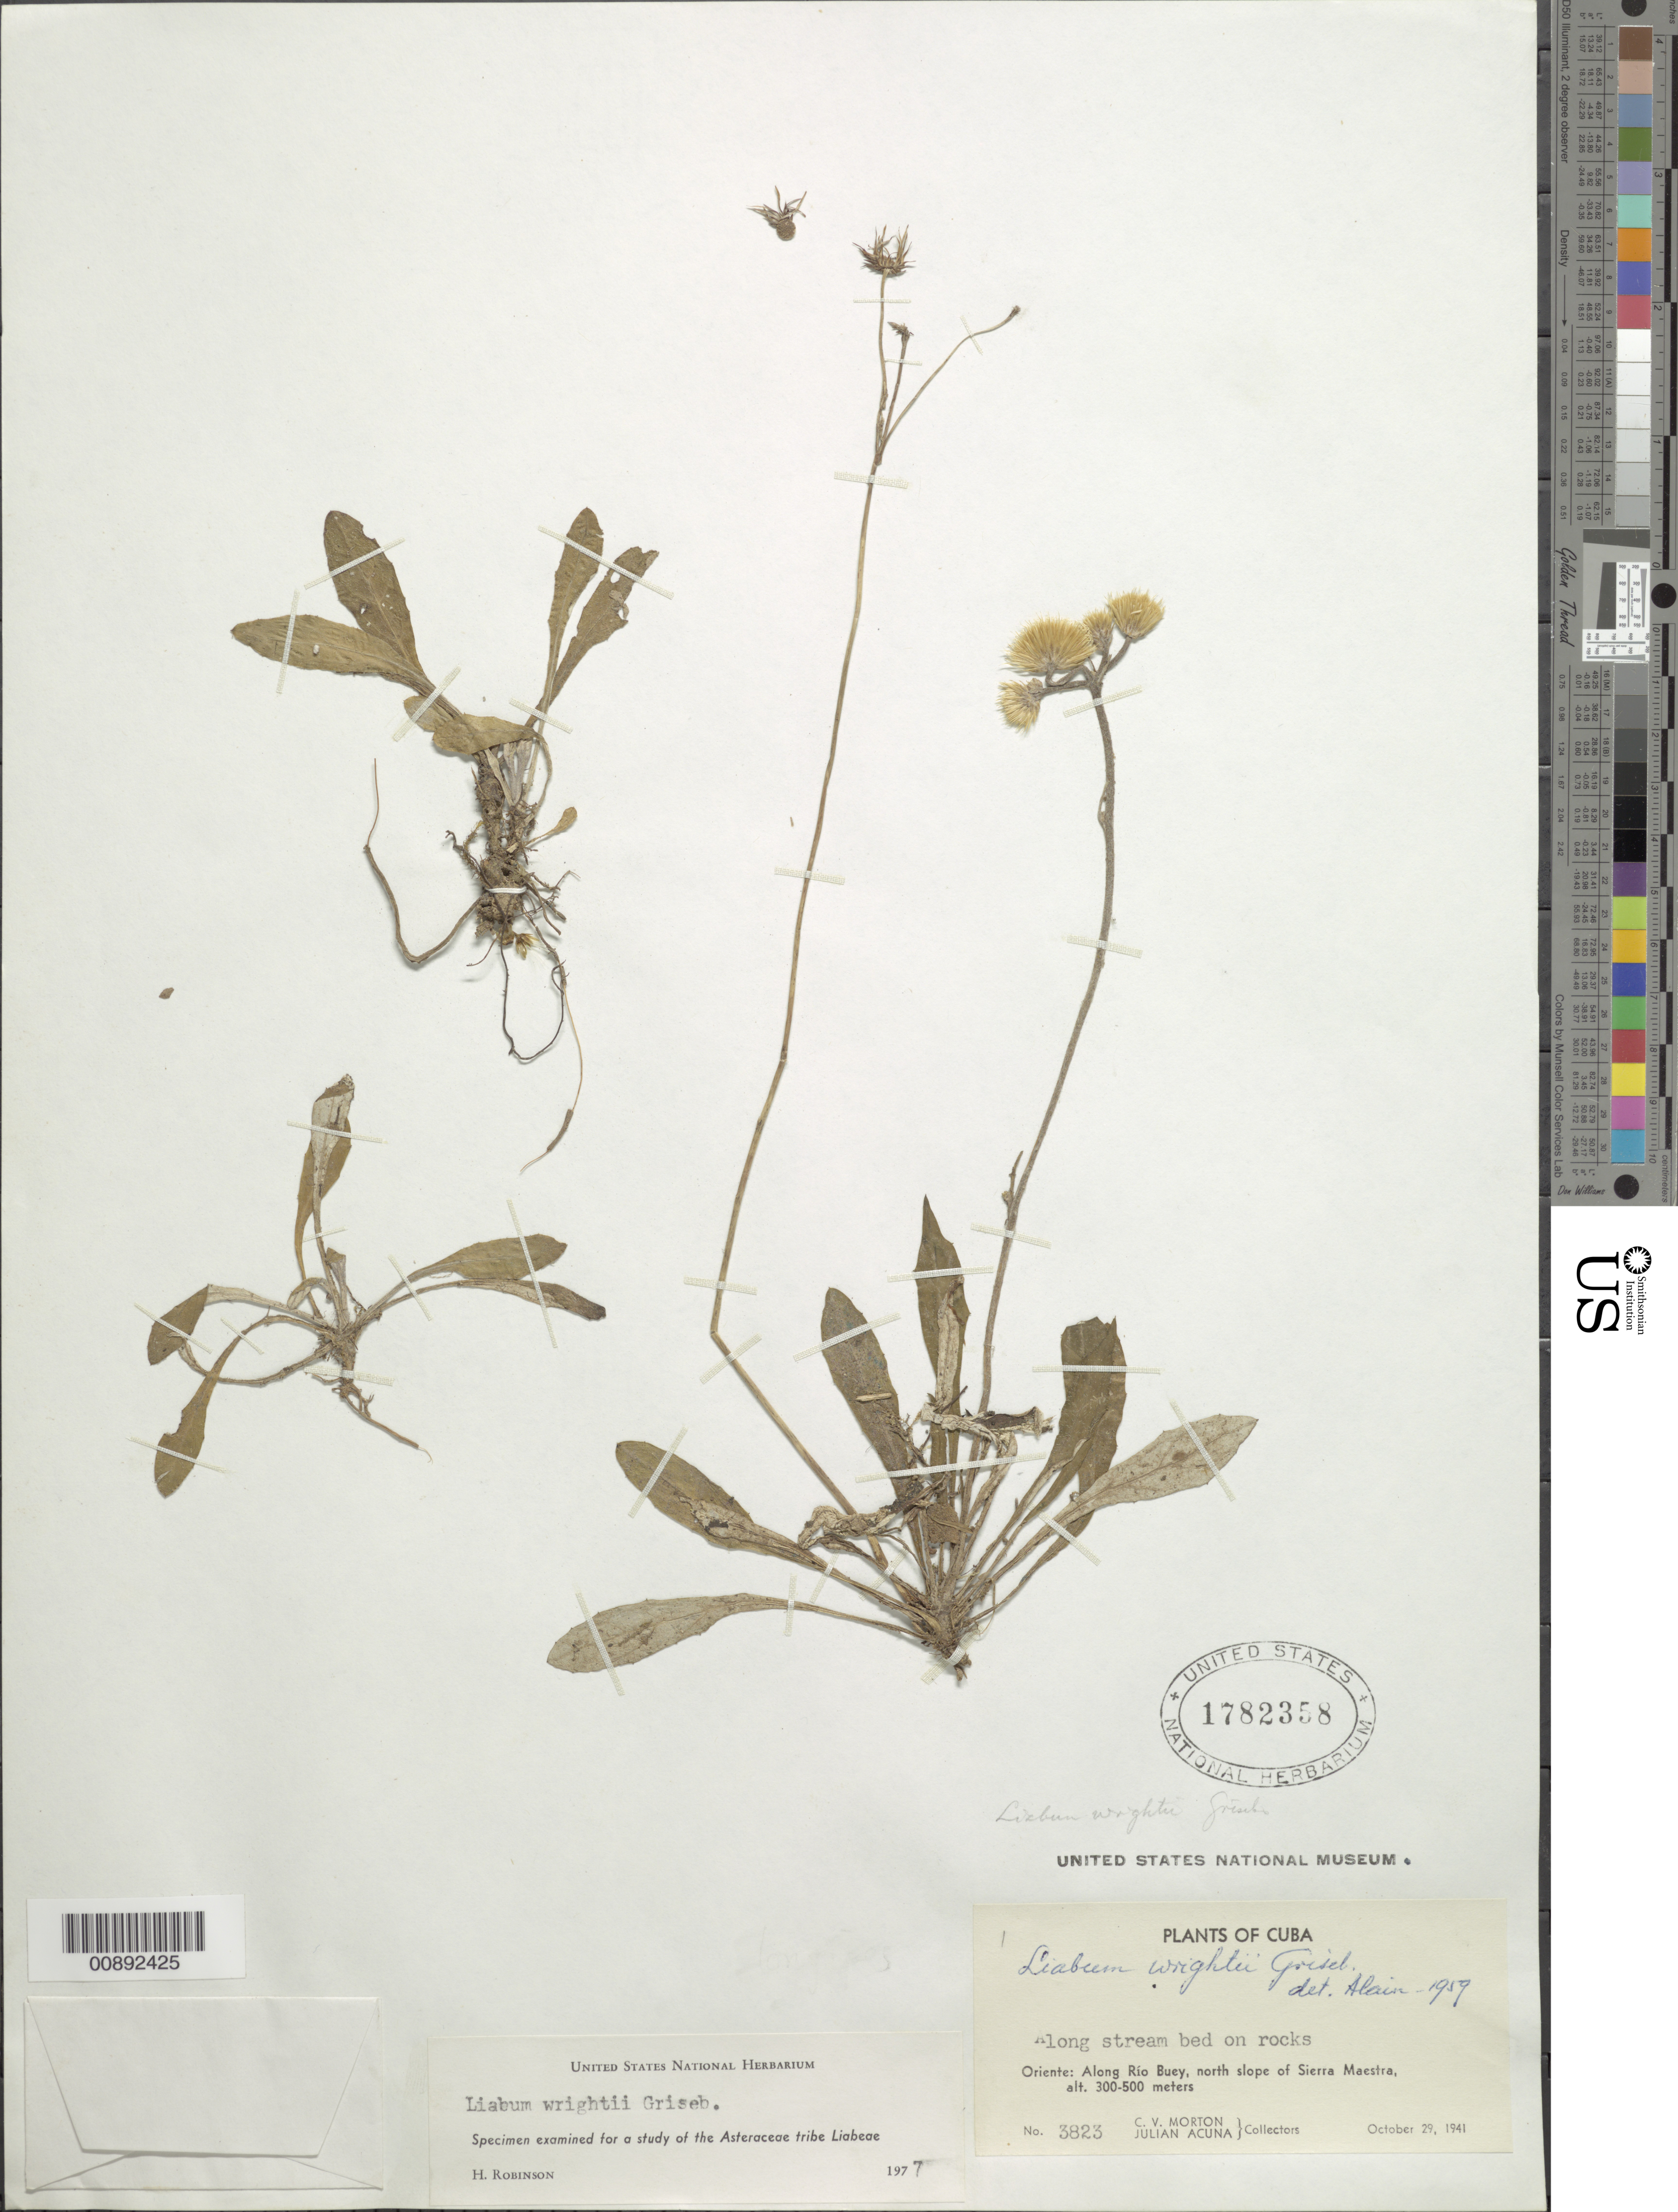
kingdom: Plantae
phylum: Tracheophyta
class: Magnoliopsida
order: Asterales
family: Asteraceae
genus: Liabum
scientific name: Liabum wrightii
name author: Griseb.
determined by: Robinson, Harold E., (US)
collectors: C. V. Morton & J. Acuña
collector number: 3823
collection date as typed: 29 October 1941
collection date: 1941-10-29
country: Cuba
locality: Oriente, along Rio Buey, north slope of Sierra Maestra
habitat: Along stream bed on rocks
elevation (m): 300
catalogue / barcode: US 1782358